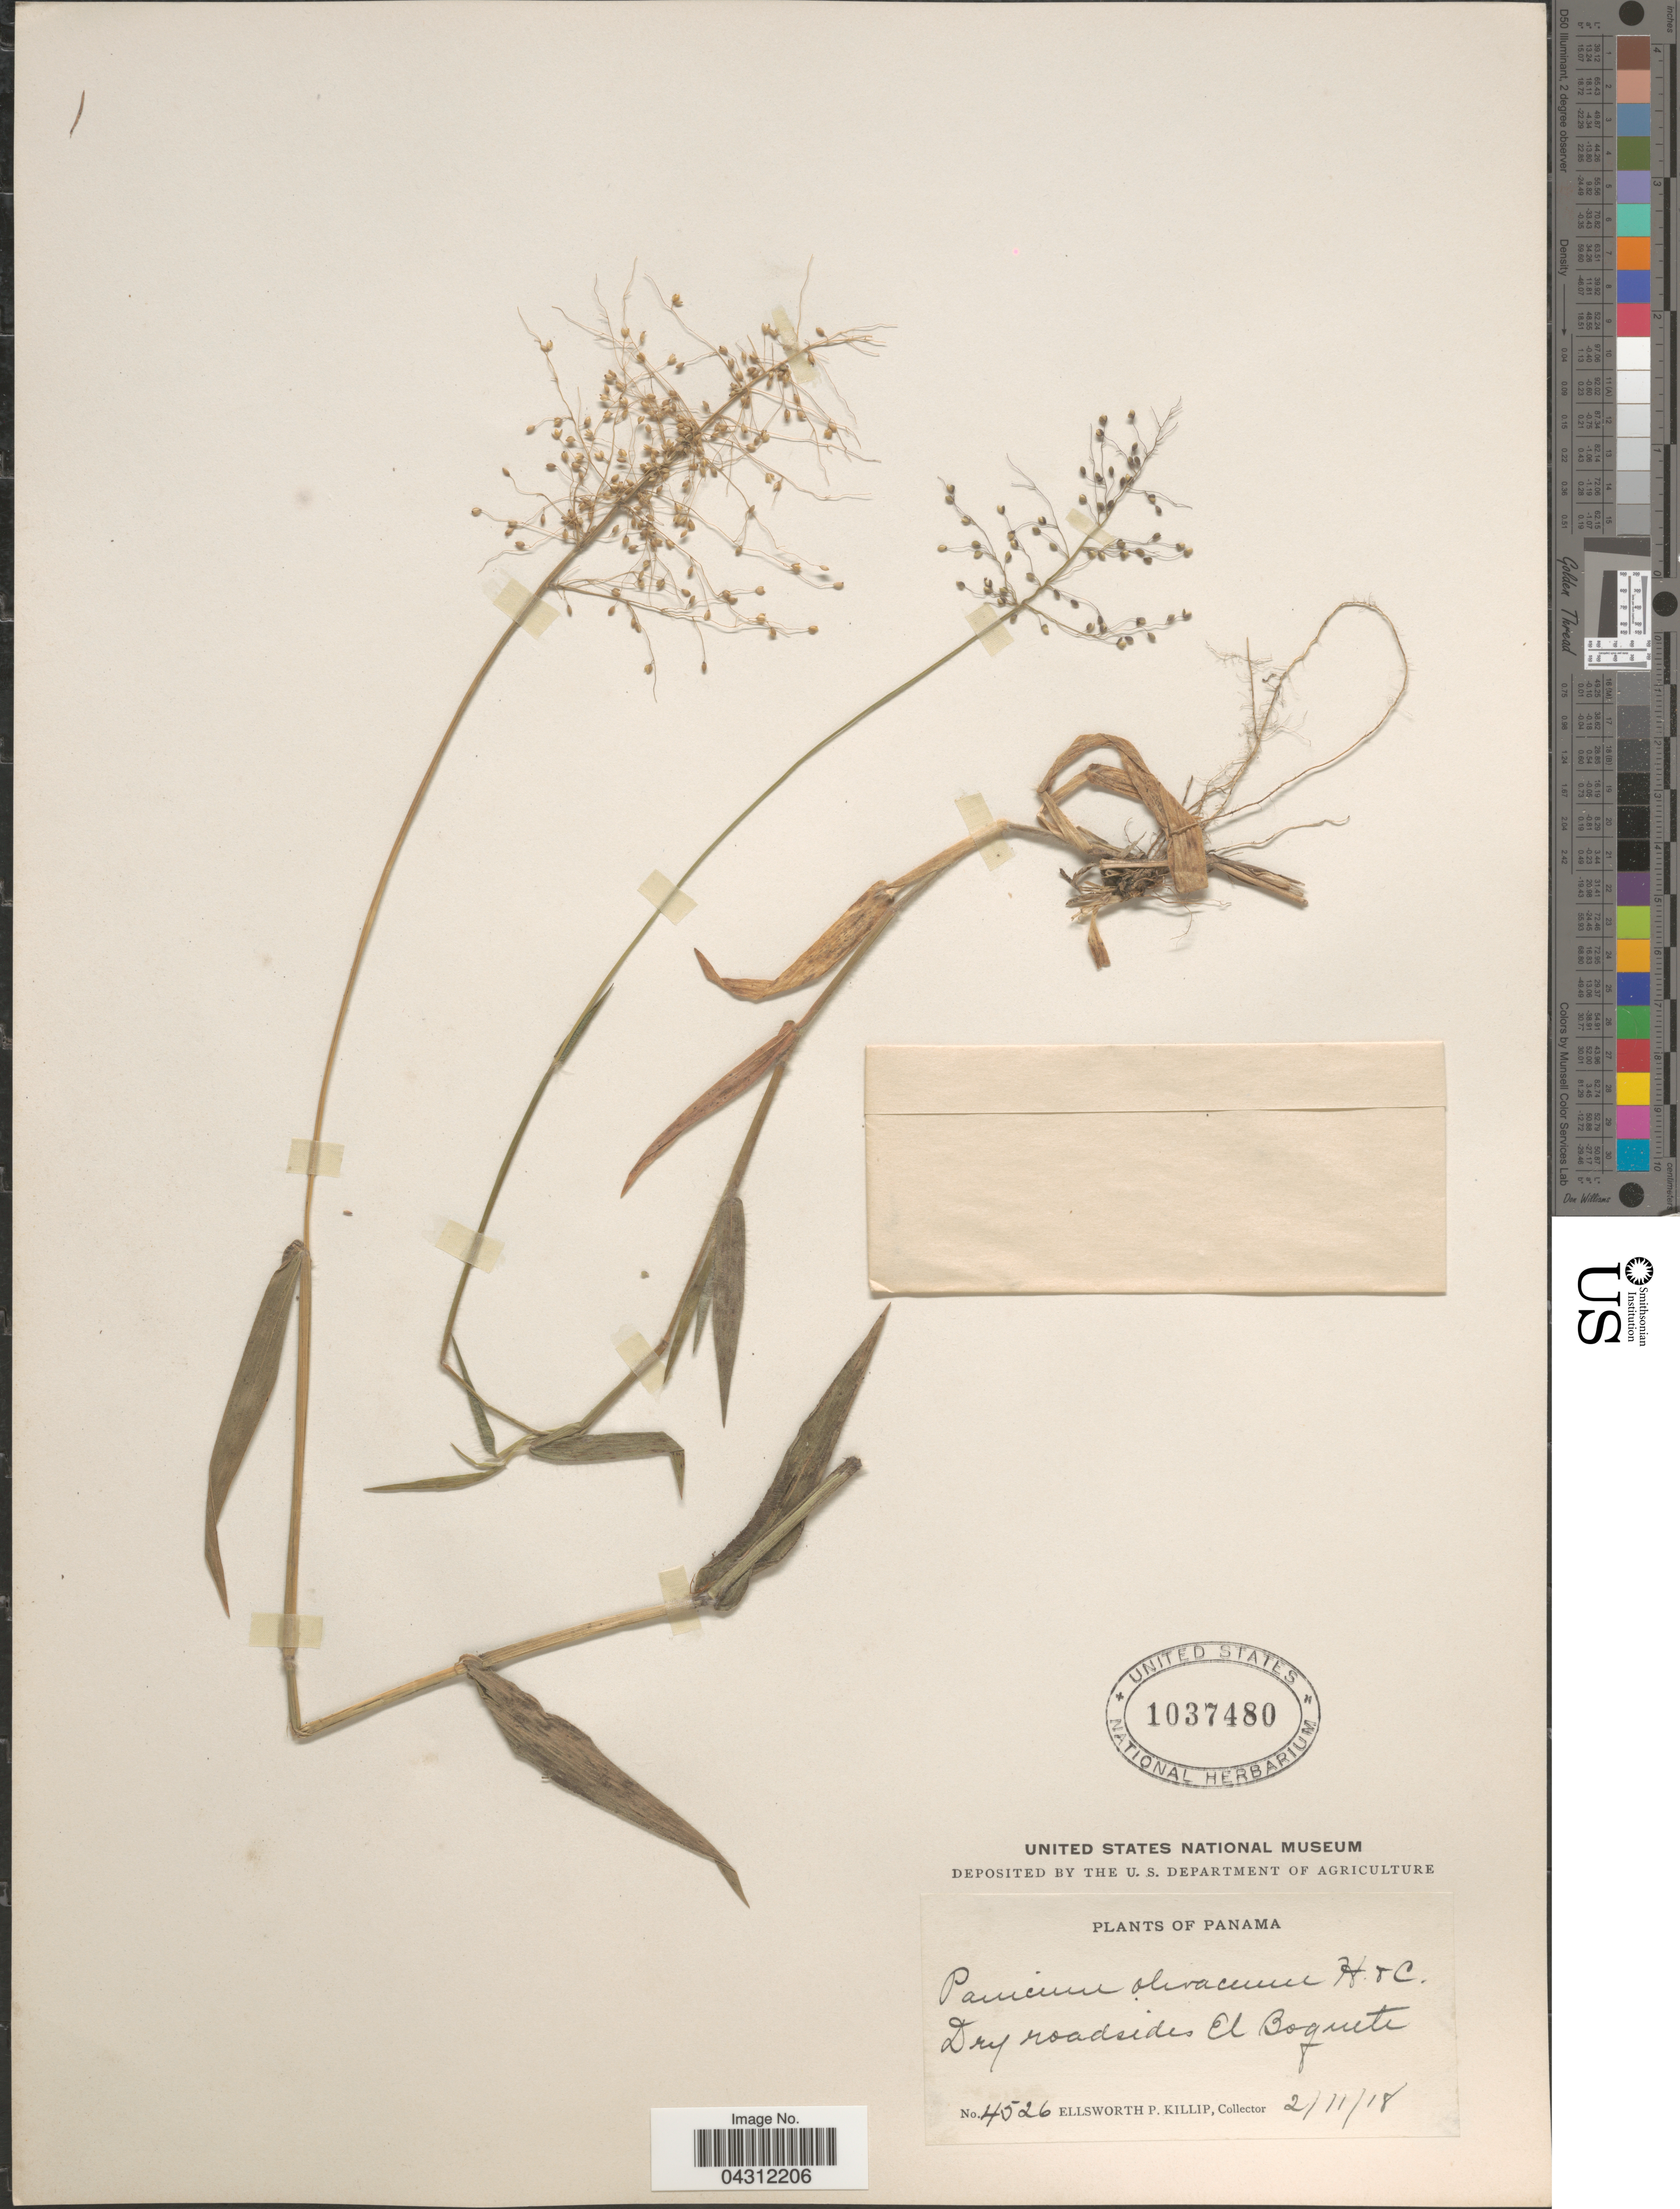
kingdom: Plantae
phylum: Tracheophyta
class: Liliopsida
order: Poales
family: Poaceae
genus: Dichanthelium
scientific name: Dichanthelium acuminatum var. acuminatum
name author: (Sw.) Gould & C.A. Clark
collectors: E. P. Killip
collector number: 4526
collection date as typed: Transcribed d/m/y: 2/11/18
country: Panama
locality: Dry roadsides El Boquete.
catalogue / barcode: US 1037480